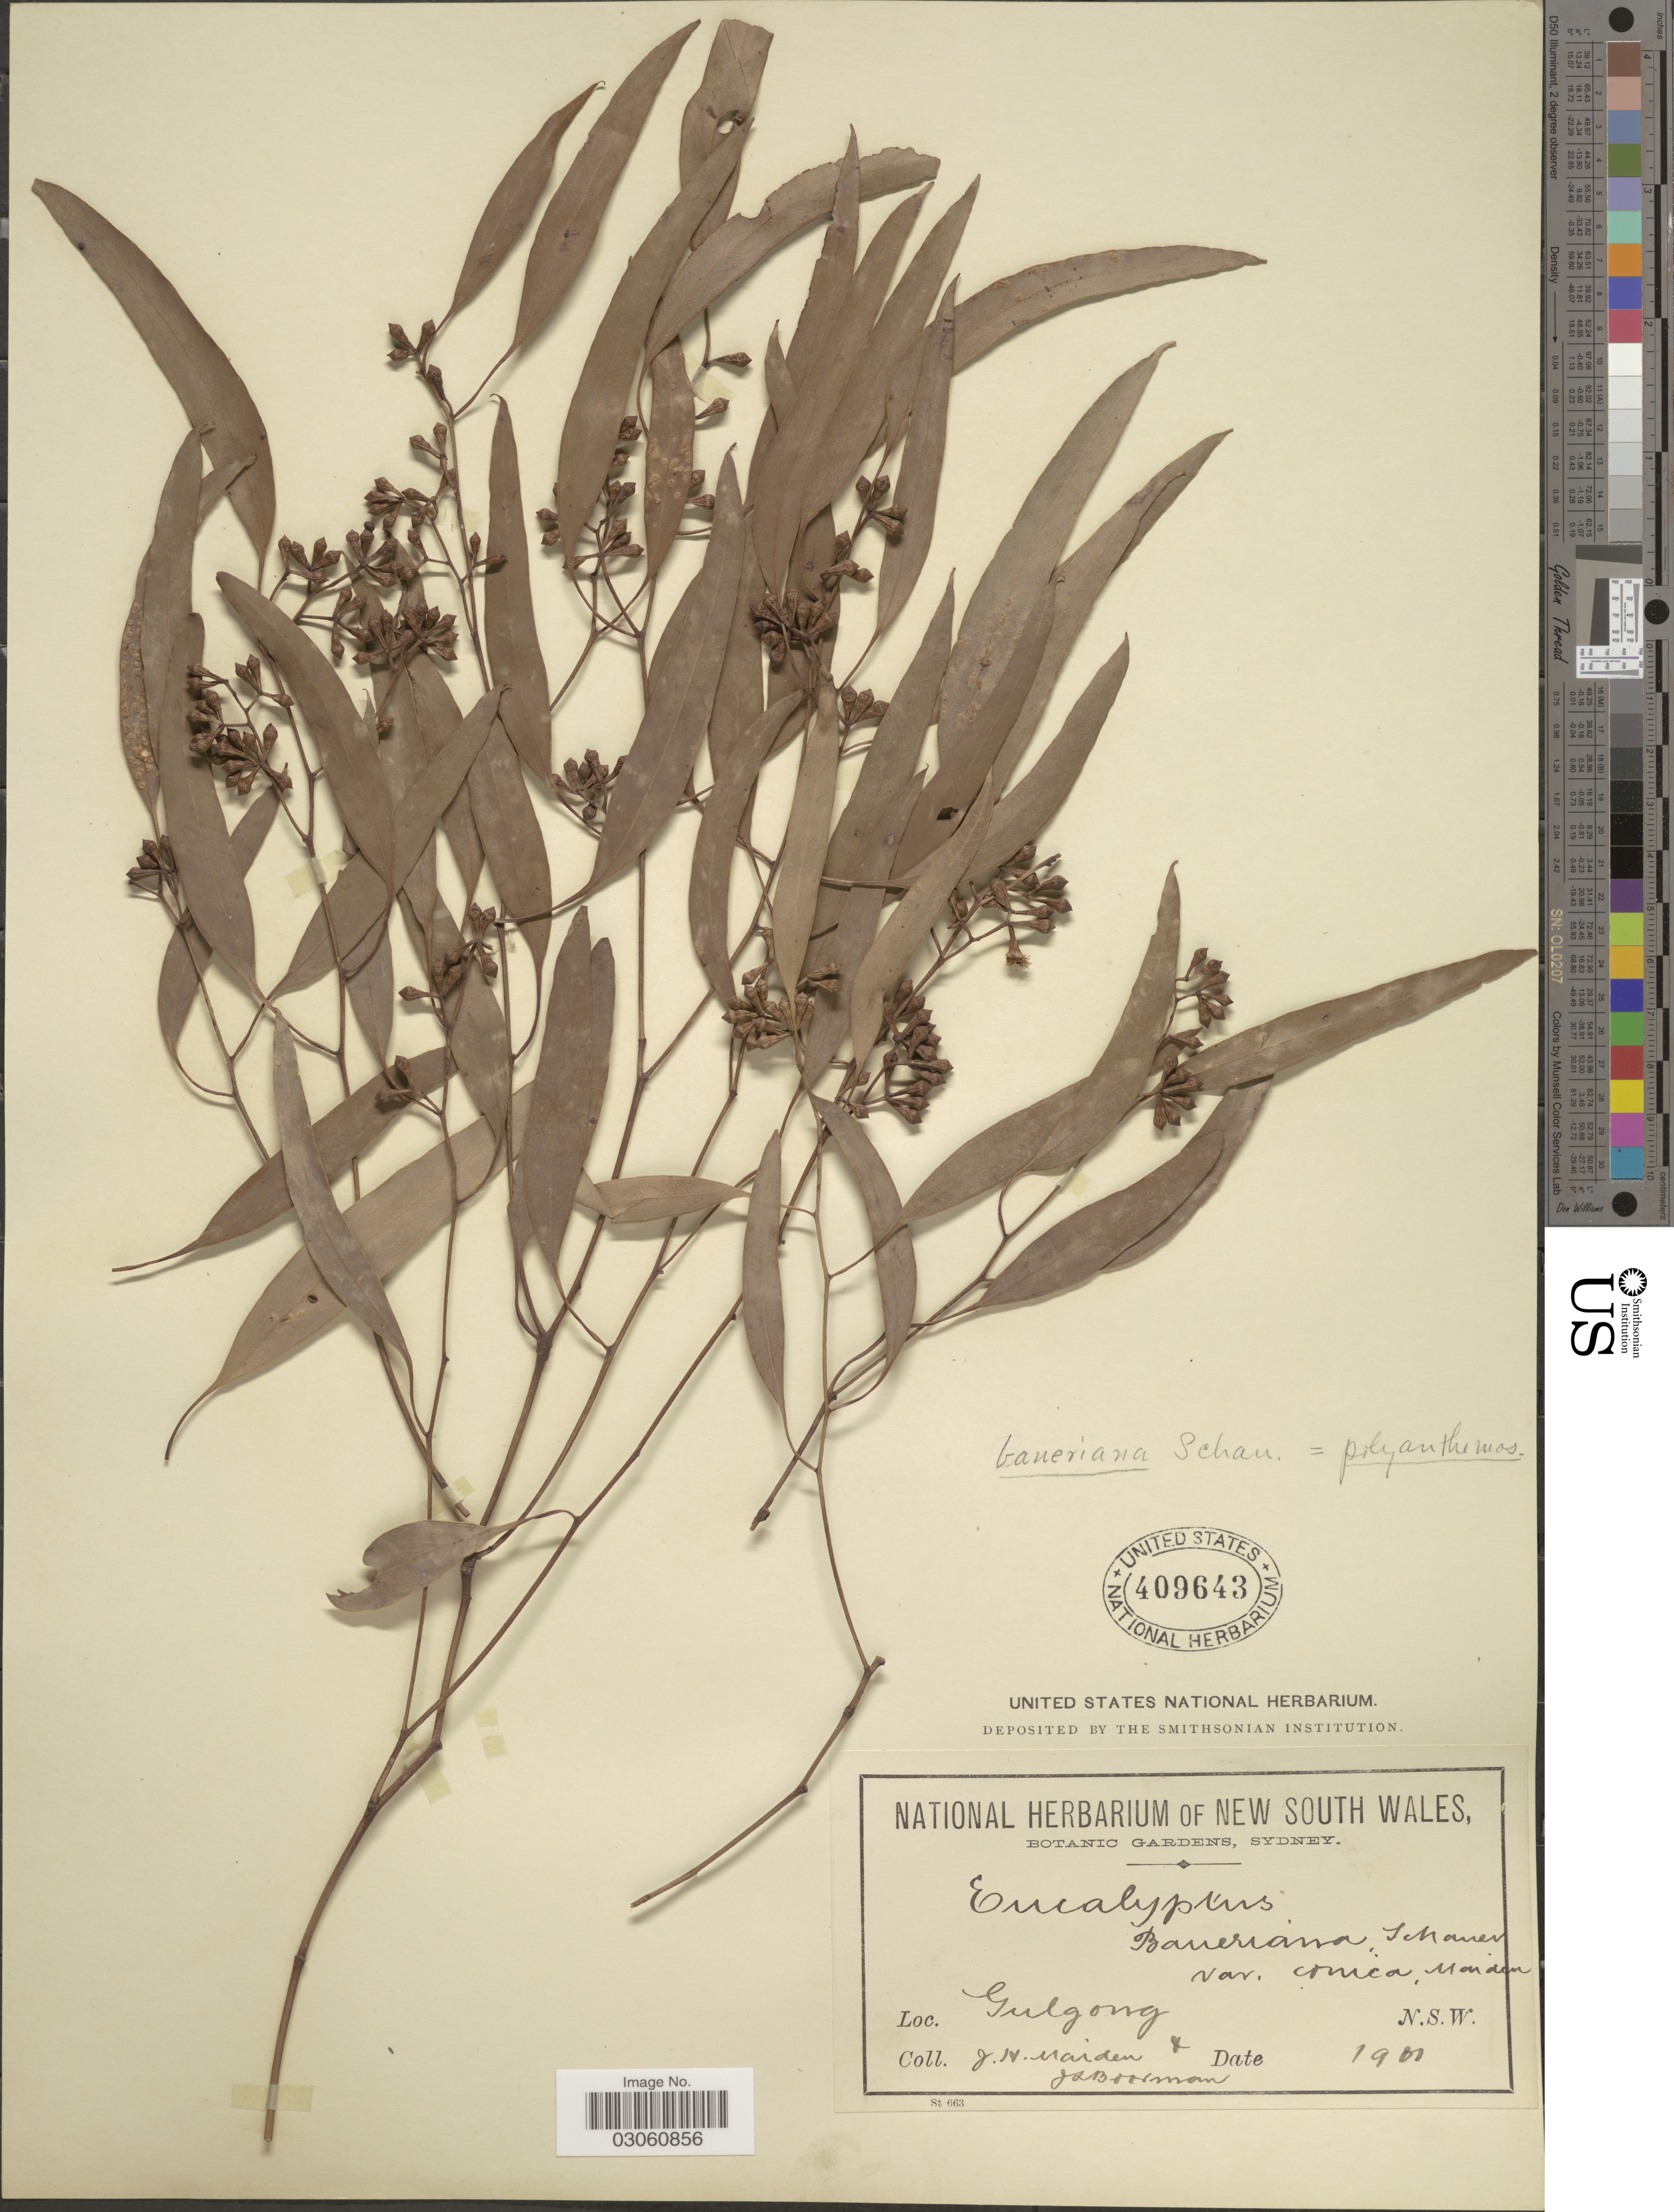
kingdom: Plantae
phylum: Tracheophyta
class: Magnoliopsida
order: Myrtales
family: Myrtaceae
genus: Eucalyptus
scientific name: Eucalyptus baueriana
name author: Schauer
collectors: J. Maiden & J. Boorman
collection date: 1901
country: Australia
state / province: New South Wales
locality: Gulgong.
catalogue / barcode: US 409643